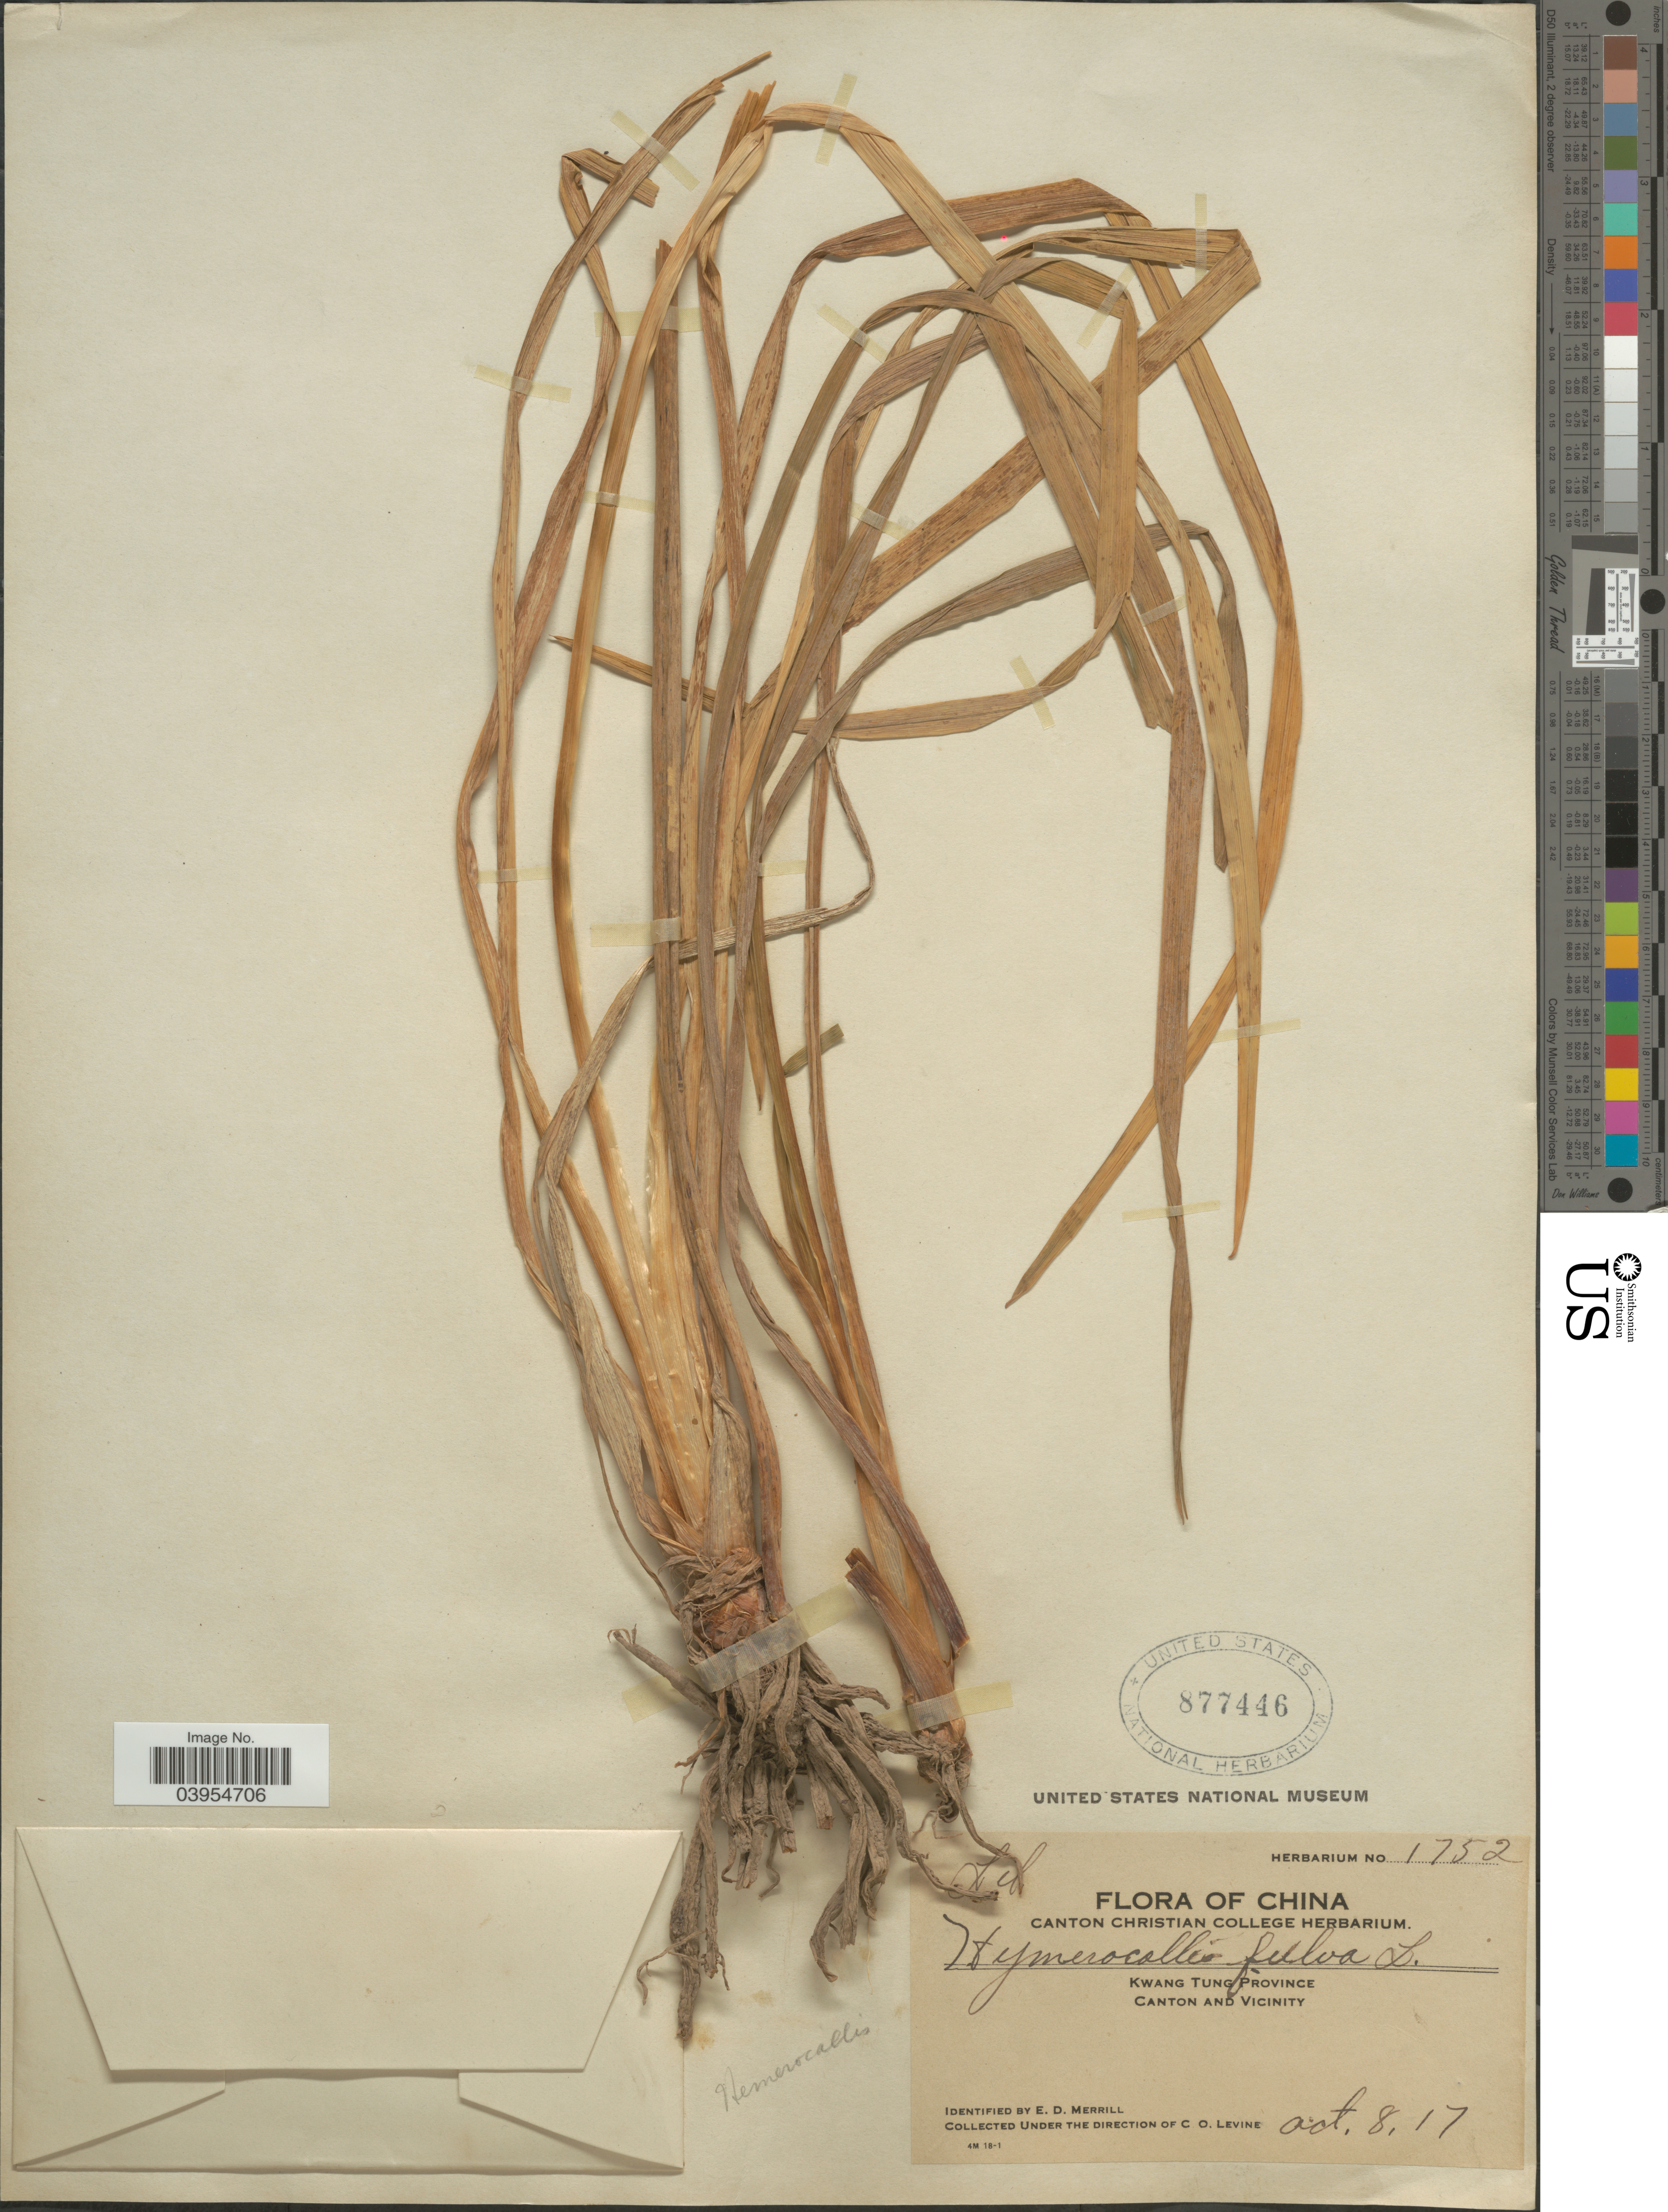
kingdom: Plantae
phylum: Tracheophyta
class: Liliopsida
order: Asparagales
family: Asphodelaceae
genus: Hemerocallis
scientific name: Hemerocallis fulva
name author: L.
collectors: C. O. Levine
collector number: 1752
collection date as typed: Transcribed d/m/y: 8/10/17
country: China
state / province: Guangdong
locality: Kwang Tung Province. Canton and Vicinity.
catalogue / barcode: US 877446